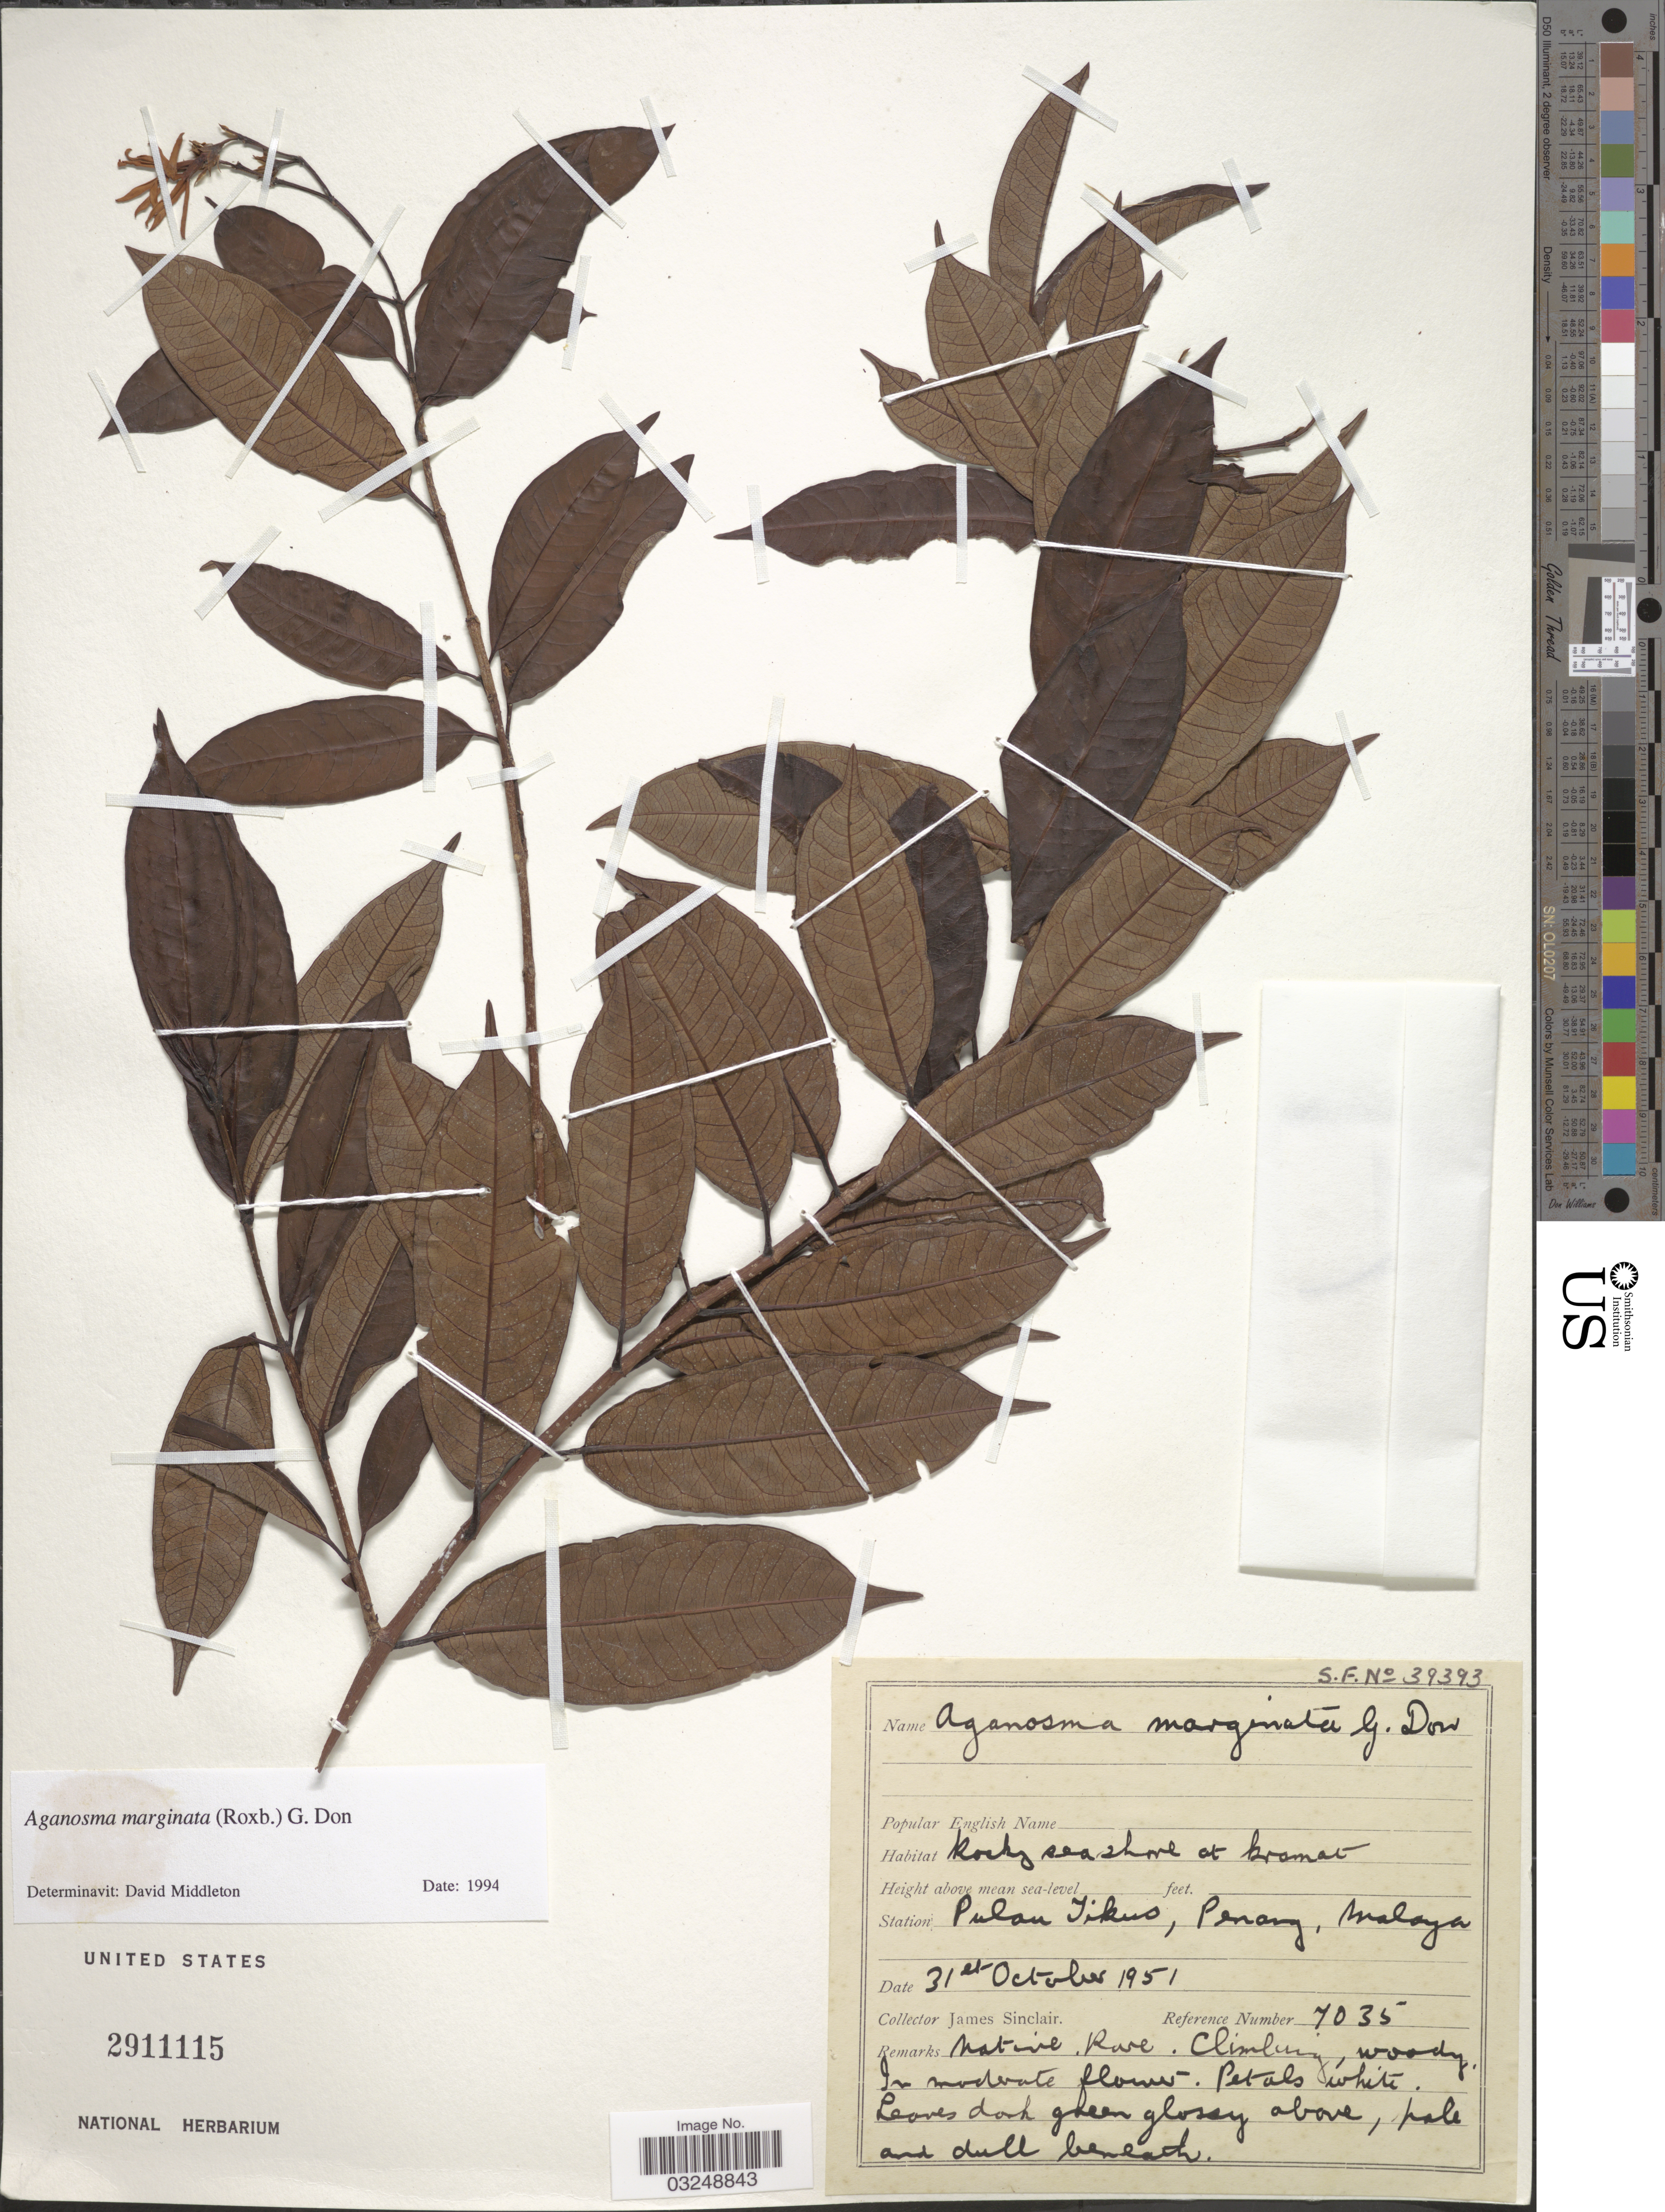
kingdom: Plantae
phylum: Tracheophyta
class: Magnoliopsida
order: Gentianales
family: Apocynaceae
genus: Aganosma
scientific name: Aganosma marginata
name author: (Roxb.) G. Don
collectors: J. Sinclair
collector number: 7035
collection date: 1951-10-31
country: Malaysia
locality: Station Pulau Tikus, Penang, Malaya.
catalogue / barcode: US 2911115